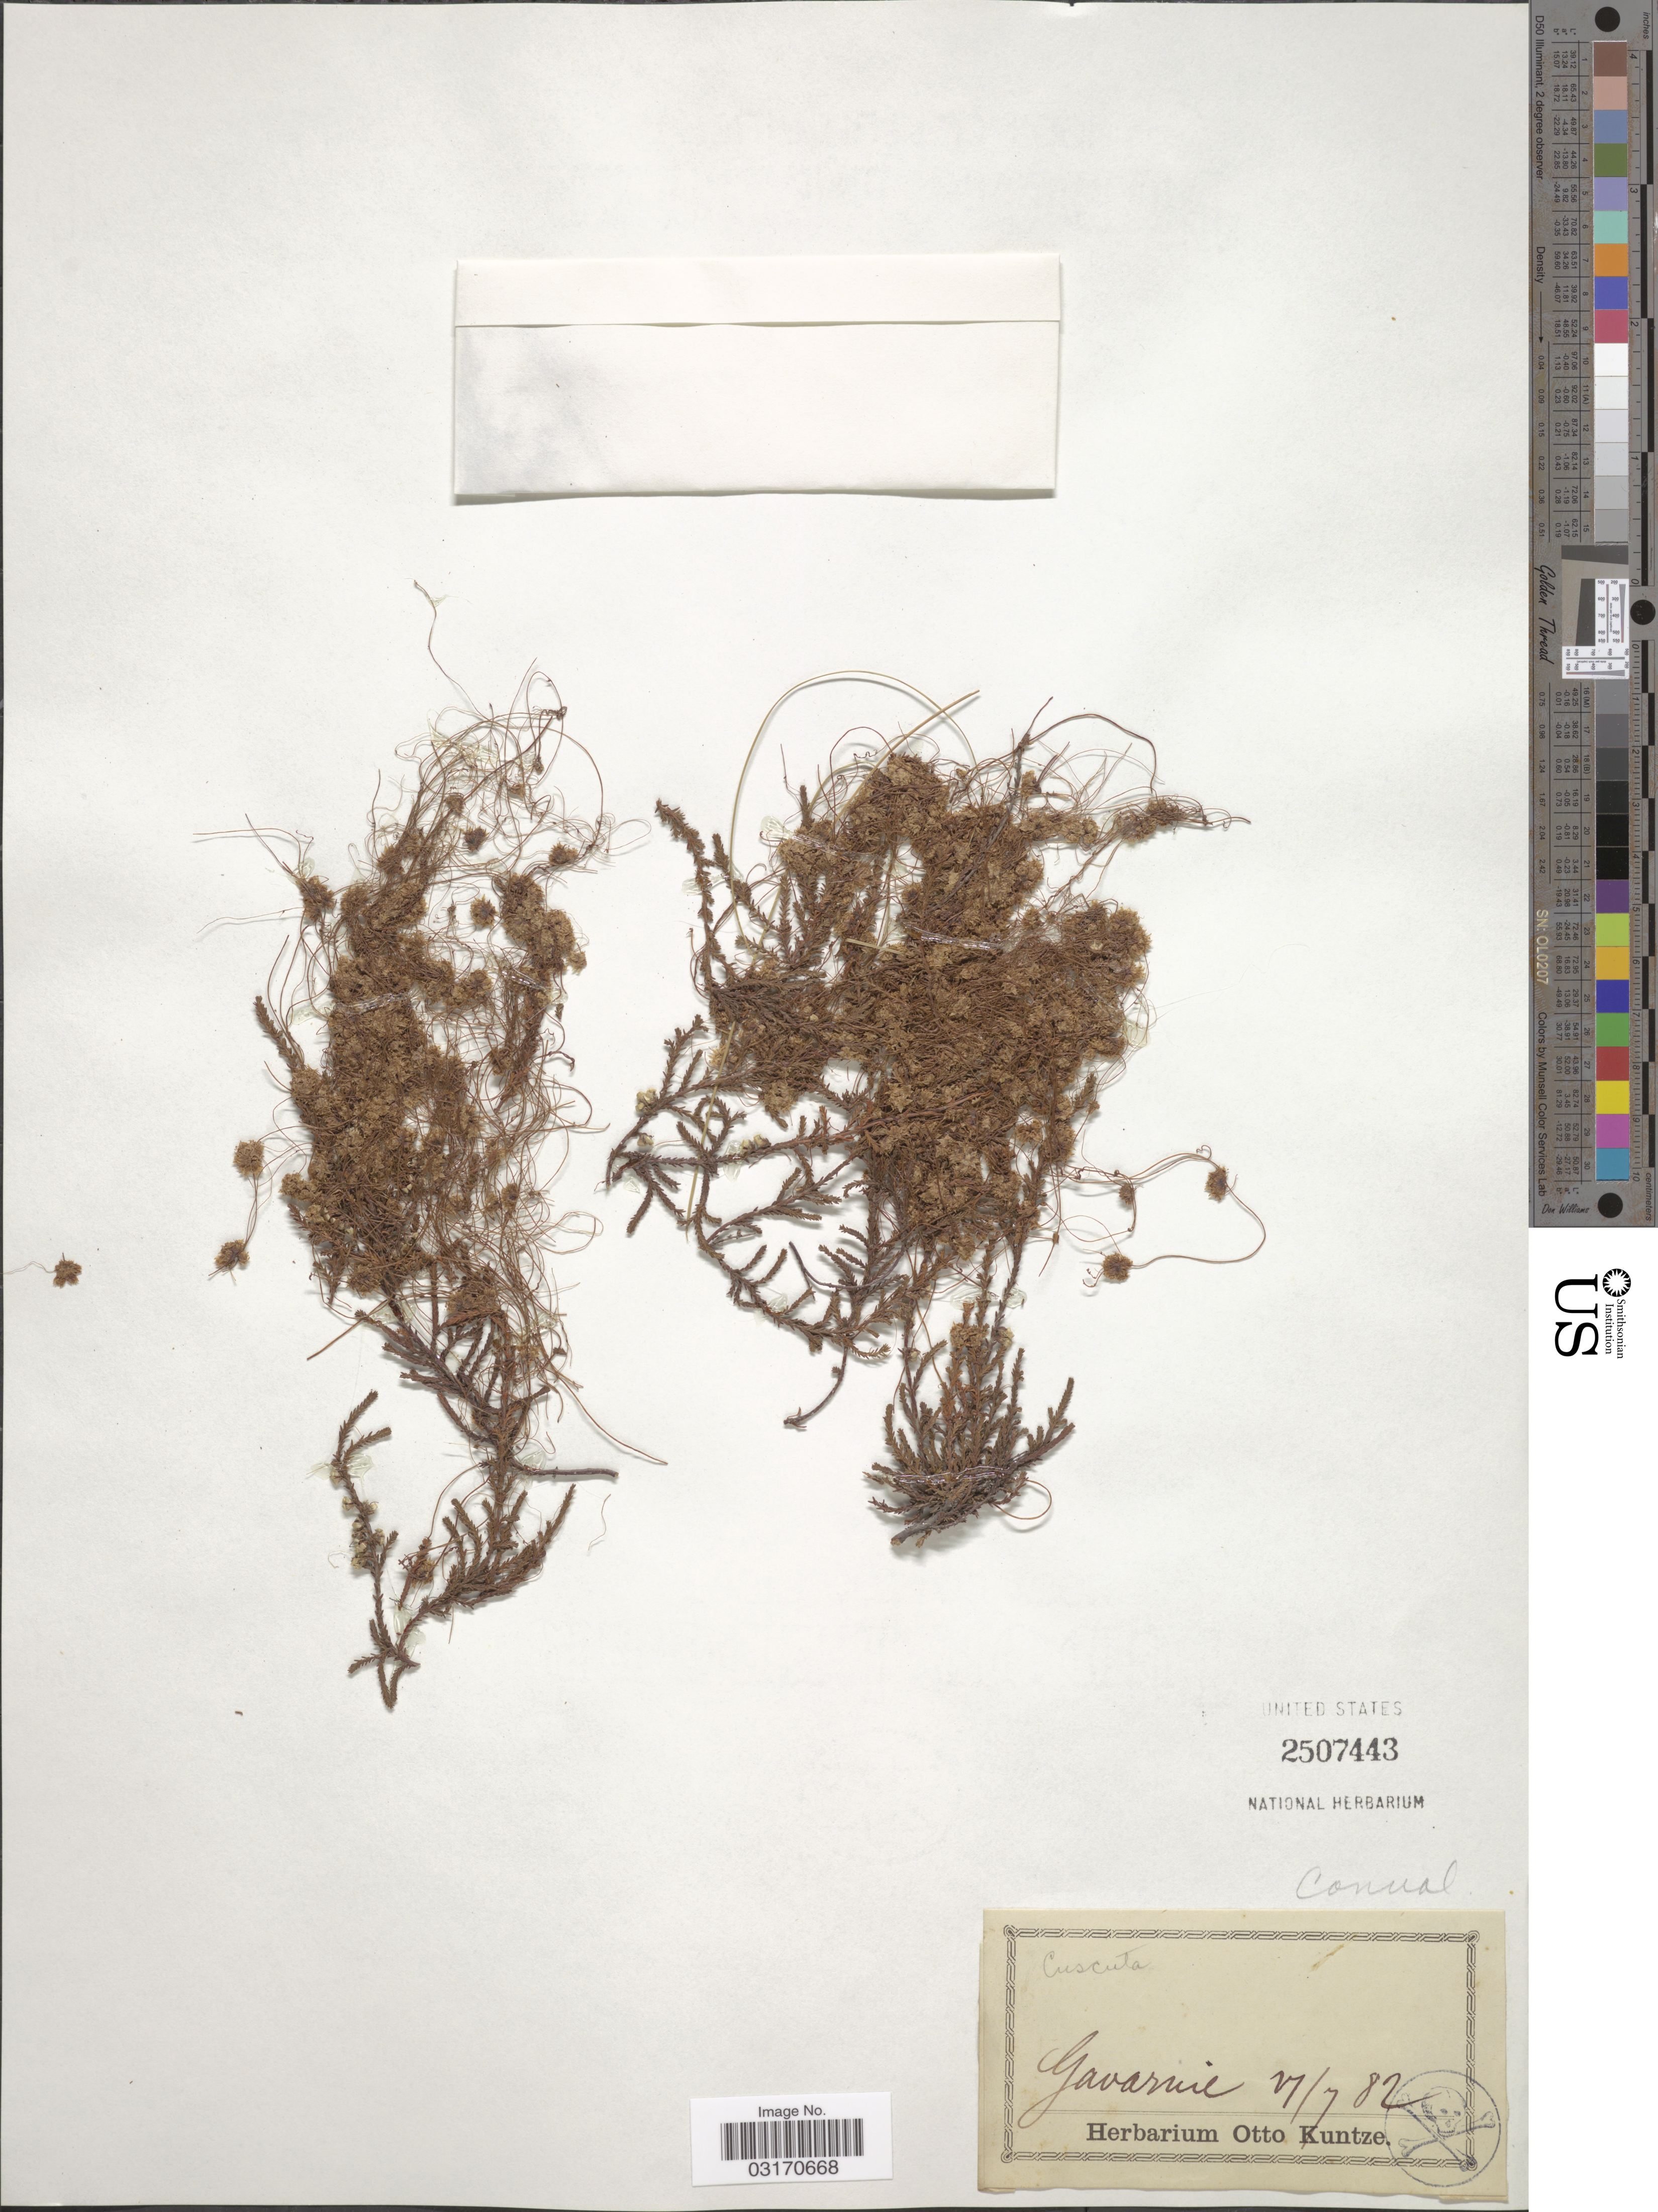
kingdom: Plantae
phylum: Tracheophyta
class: Magnoliopsida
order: Solanales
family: Convolvulaceae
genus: Cuscuta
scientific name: Cuscuta sp.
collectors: ex herb. Otto Kuntze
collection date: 1882-07-27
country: France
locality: Gavarnie.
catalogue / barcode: US 2507443